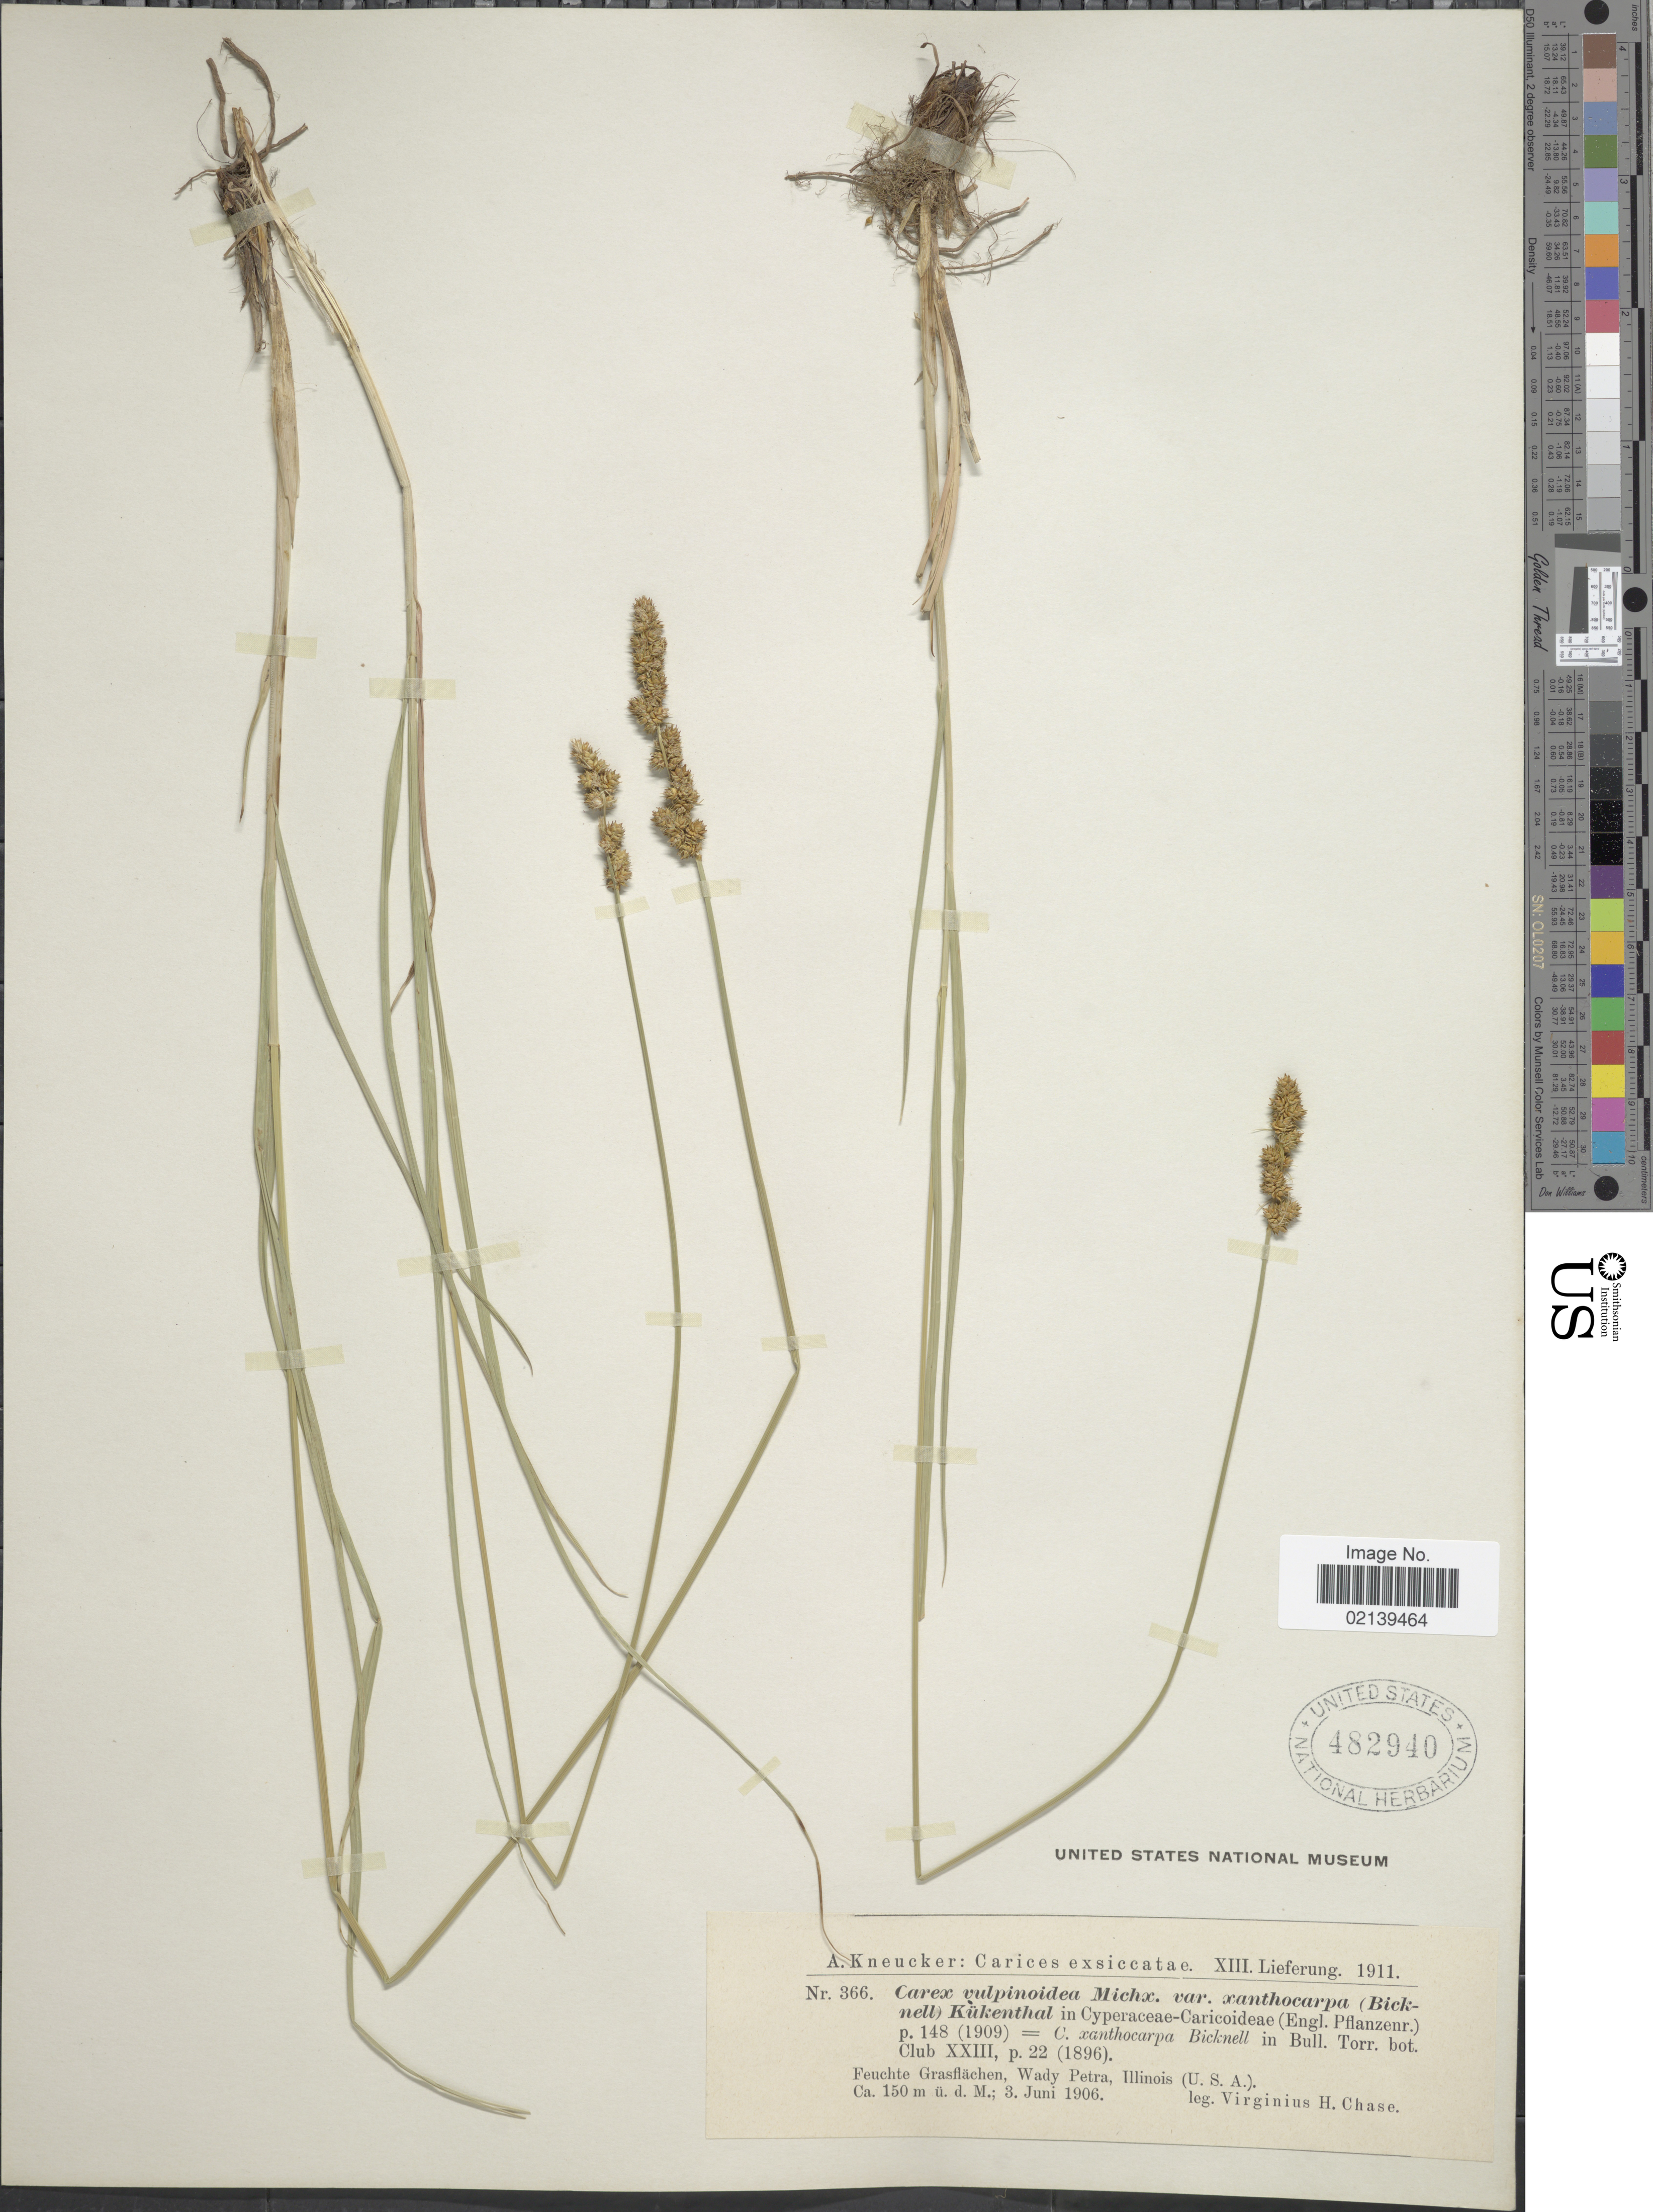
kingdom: Plantae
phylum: Tracheophyta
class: Liliopsida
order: Poales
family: Cyperaceae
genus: Carex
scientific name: Carex vulpinoidea Michx.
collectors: V. H. Chase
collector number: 366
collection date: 1906-06-03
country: United States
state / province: Illinois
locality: Feuchte Grasflachen, Wady Petra, Illinois (U.S.A.)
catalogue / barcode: US 482940